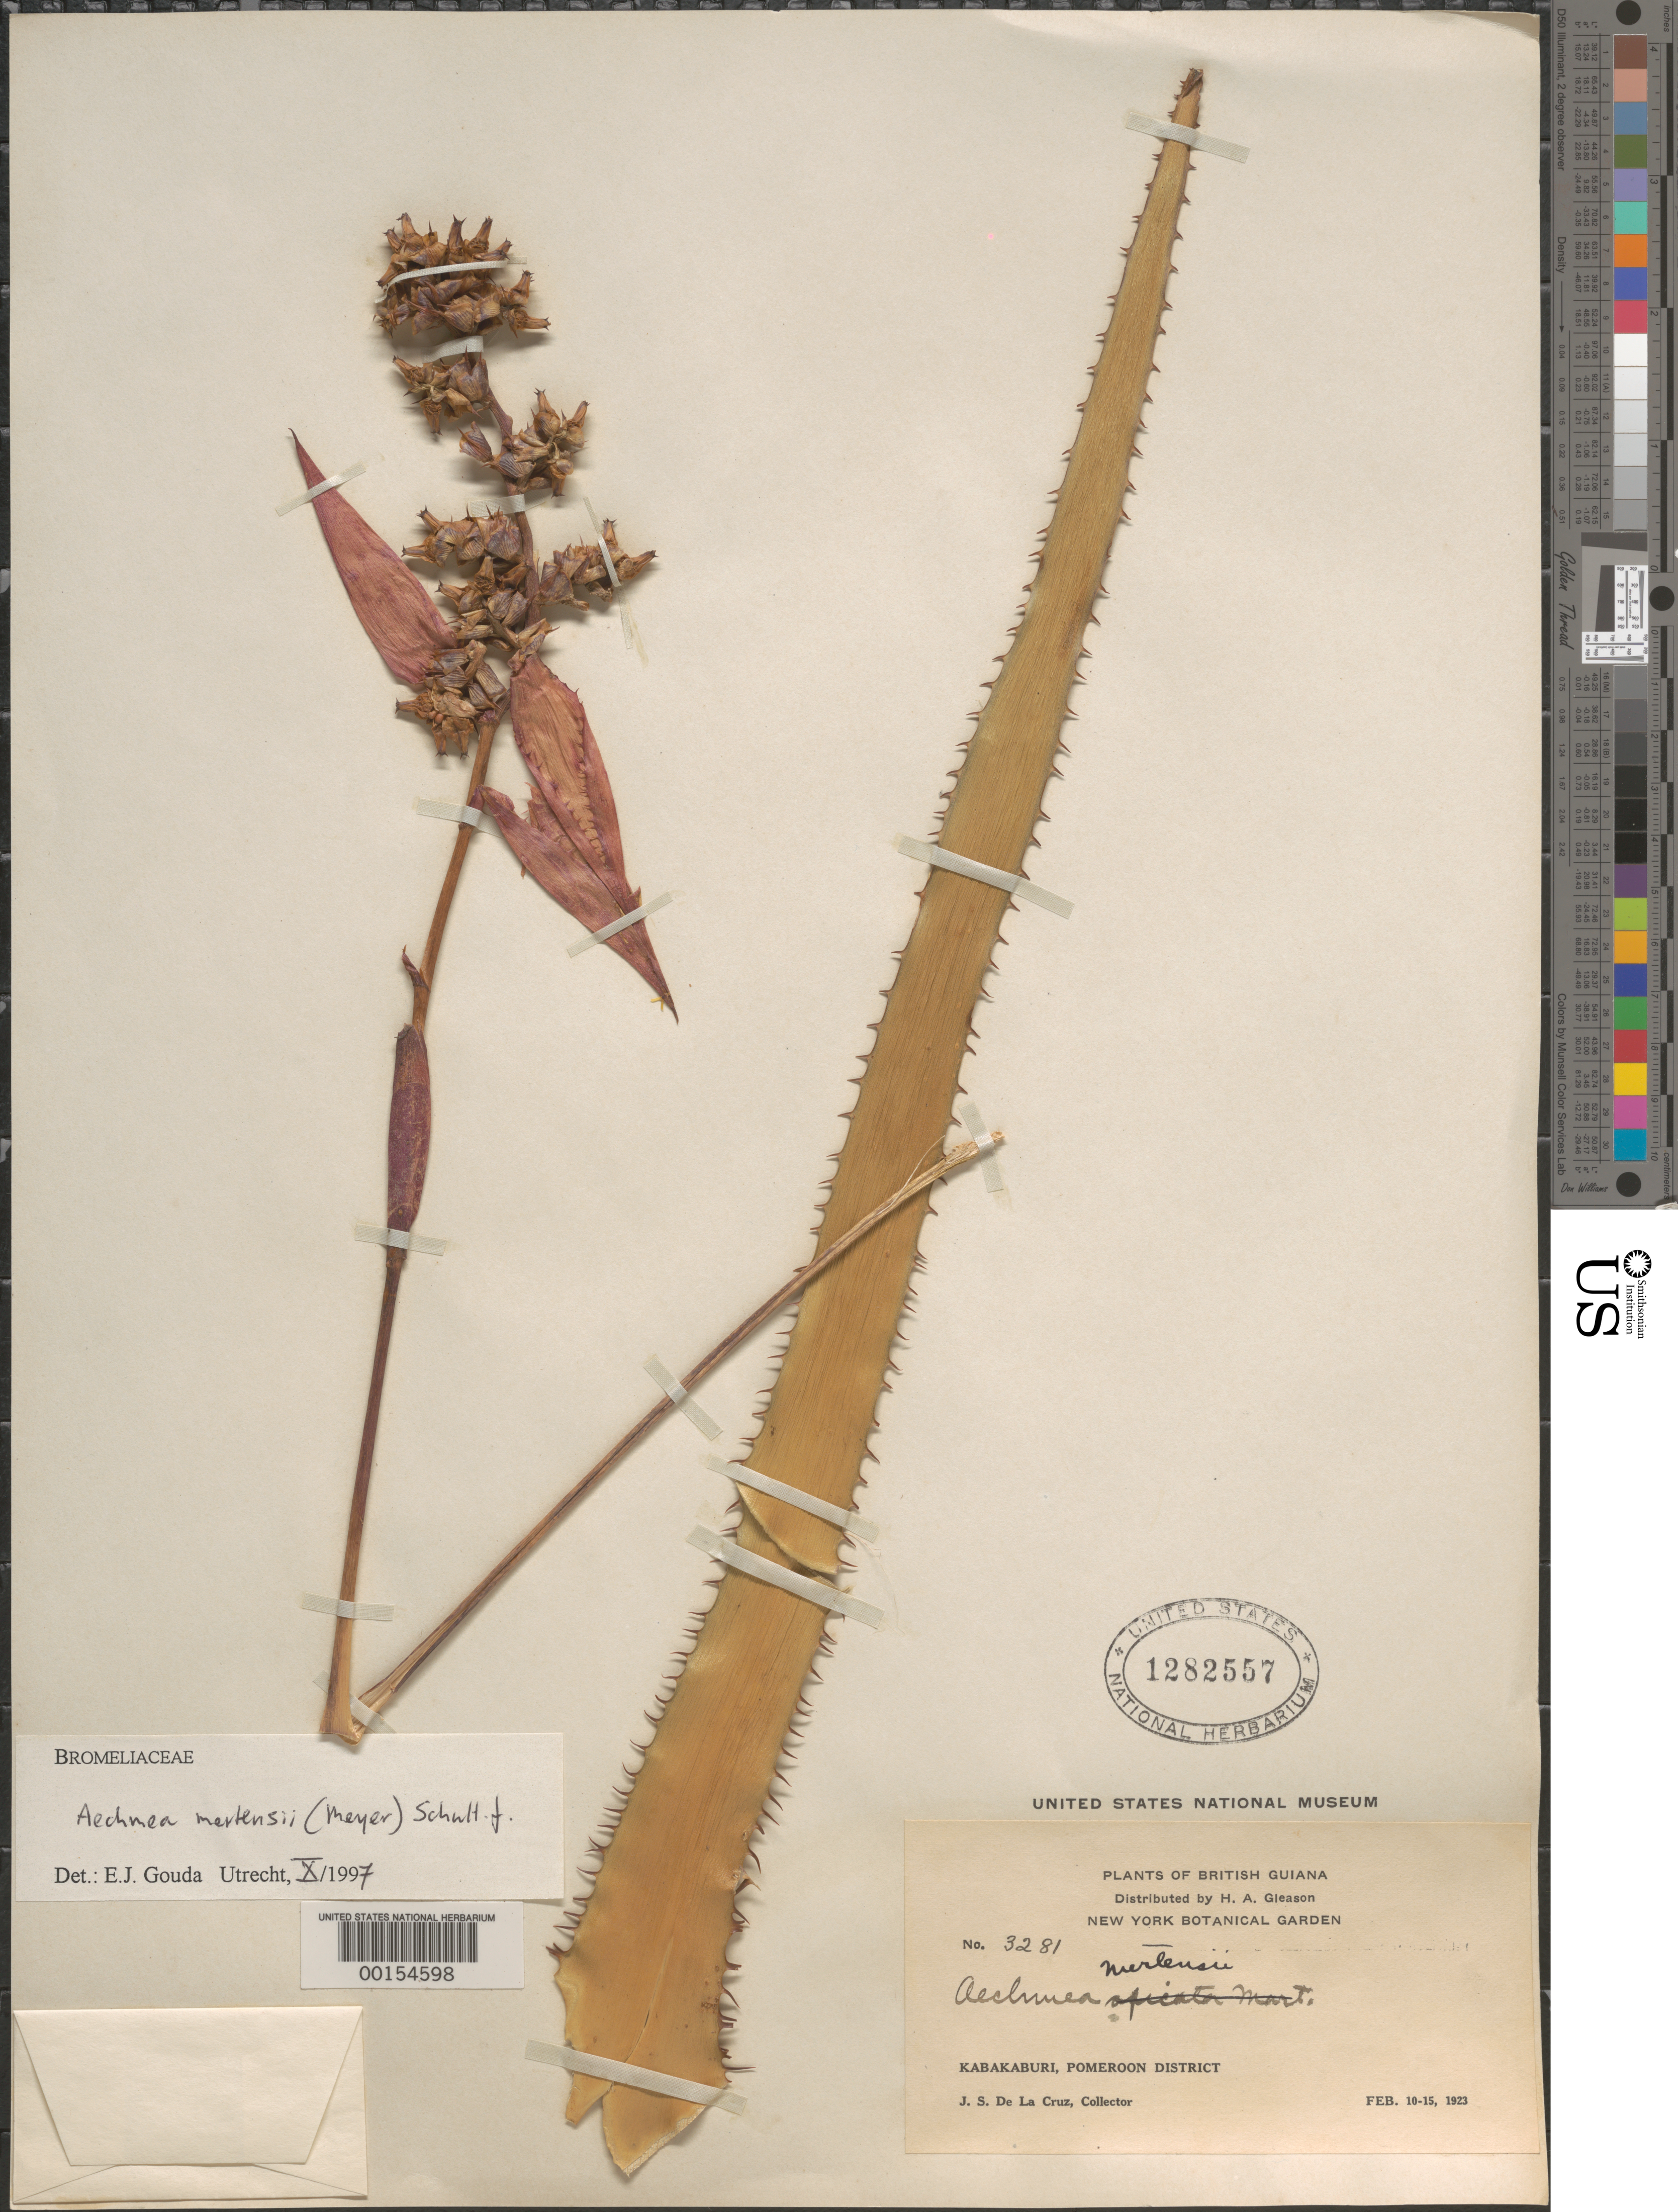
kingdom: Plantae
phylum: Tracheophyta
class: Liliopsida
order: Poales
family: Bromeliaceae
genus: Aechmea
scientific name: Aechmea mertensii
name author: (G. Mey.) Schult. & Schult. f.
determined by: Gouda, E. J.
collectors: J. S. de la Cruz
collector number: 3281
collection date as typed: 10-Feb-23 to 15-Feb-23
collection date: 1923-02-10/1923-02-15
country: Guyana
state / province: Pomeroon-Supenaam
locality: Kabakaburi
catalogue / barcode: US 1282557